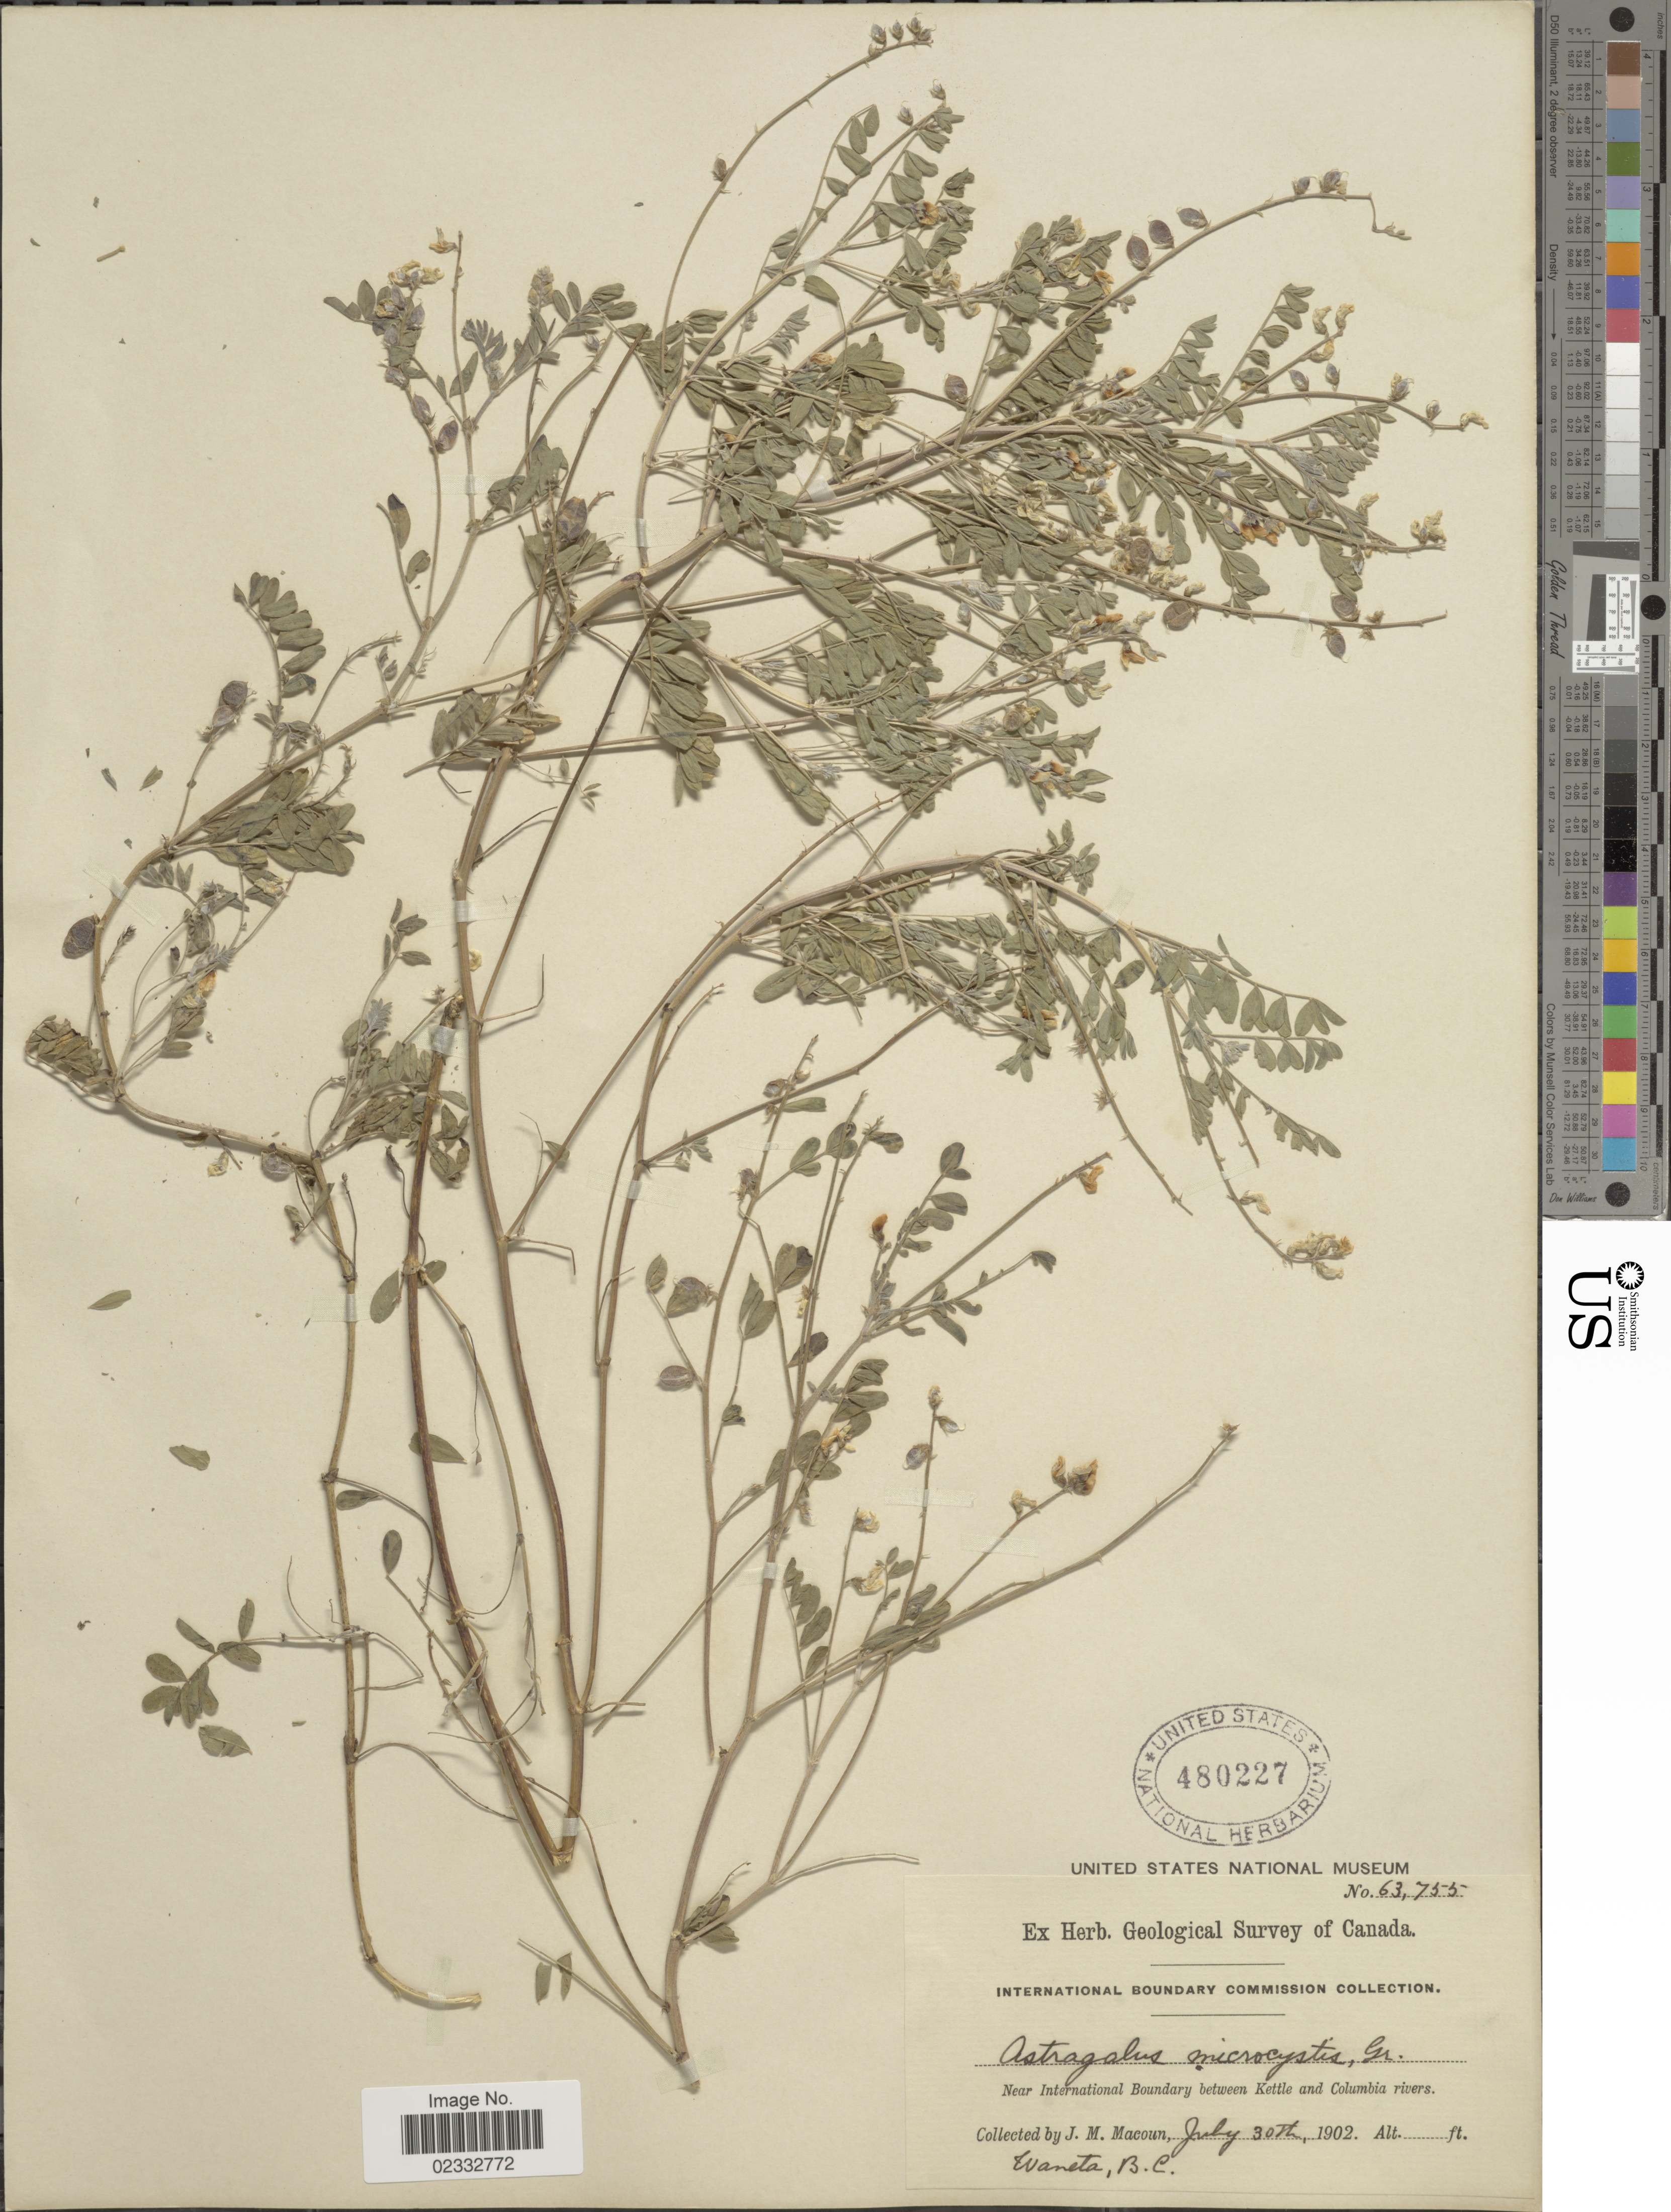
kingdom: Plantae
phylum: Tracheophyta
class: Magnoliopsida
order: Fabales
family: Fabaceae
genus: Astragalus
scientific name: Astragalus microcystis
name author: A. Gray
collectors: J. M. Macoun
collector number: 63755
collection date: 1902-07-30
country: Canada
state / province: British Columbia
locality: Near International Boundary between Kettle and Columbia rivers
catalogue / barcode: US 480227